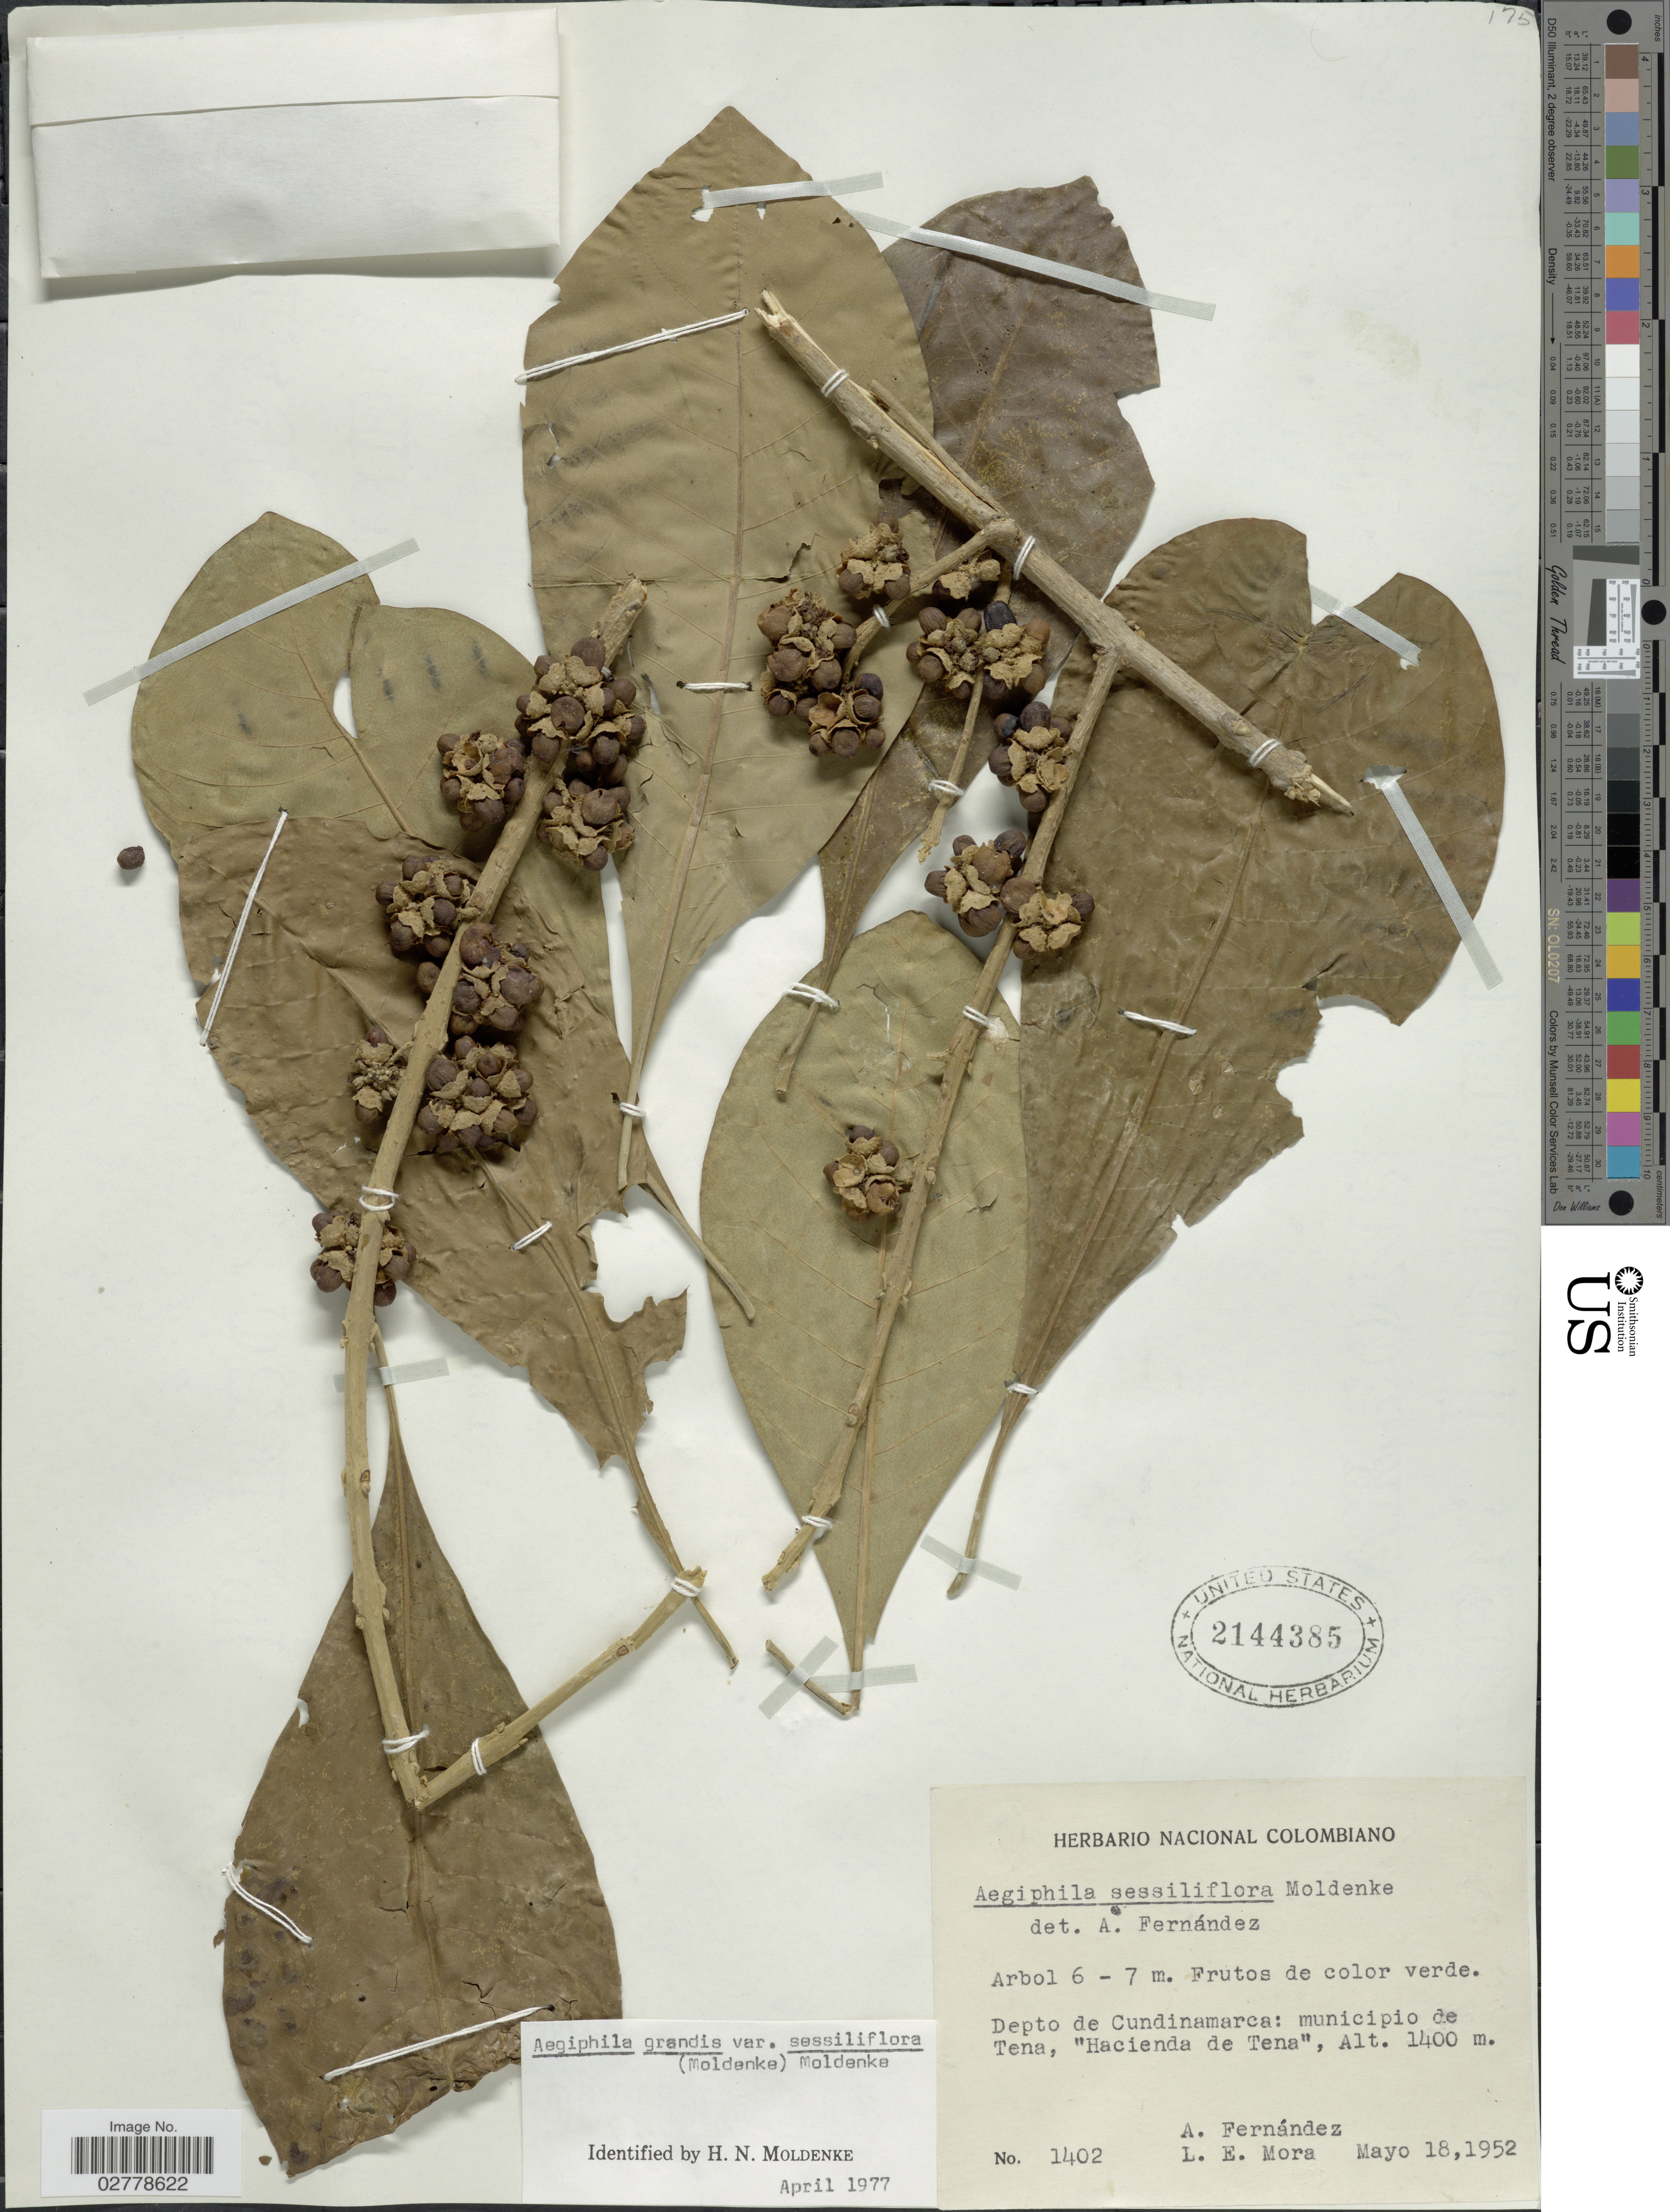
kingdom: Plantae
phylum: Tracheophyta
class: Magnoliopsida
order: Lamiales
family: Lamiaceae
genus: Aegiphila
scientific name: Aegiphila grandis var. sessiliflora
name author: (Moldenke) Moldenke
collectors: A. Fernández & L. Mora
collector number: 1402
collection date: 1952-05-18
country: Colombia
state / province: Cundinamarca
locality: Depto. de Cundinamarca: municipio de Tena, "Hacienda de Tena".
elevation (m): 1400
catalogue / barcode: US 2144385